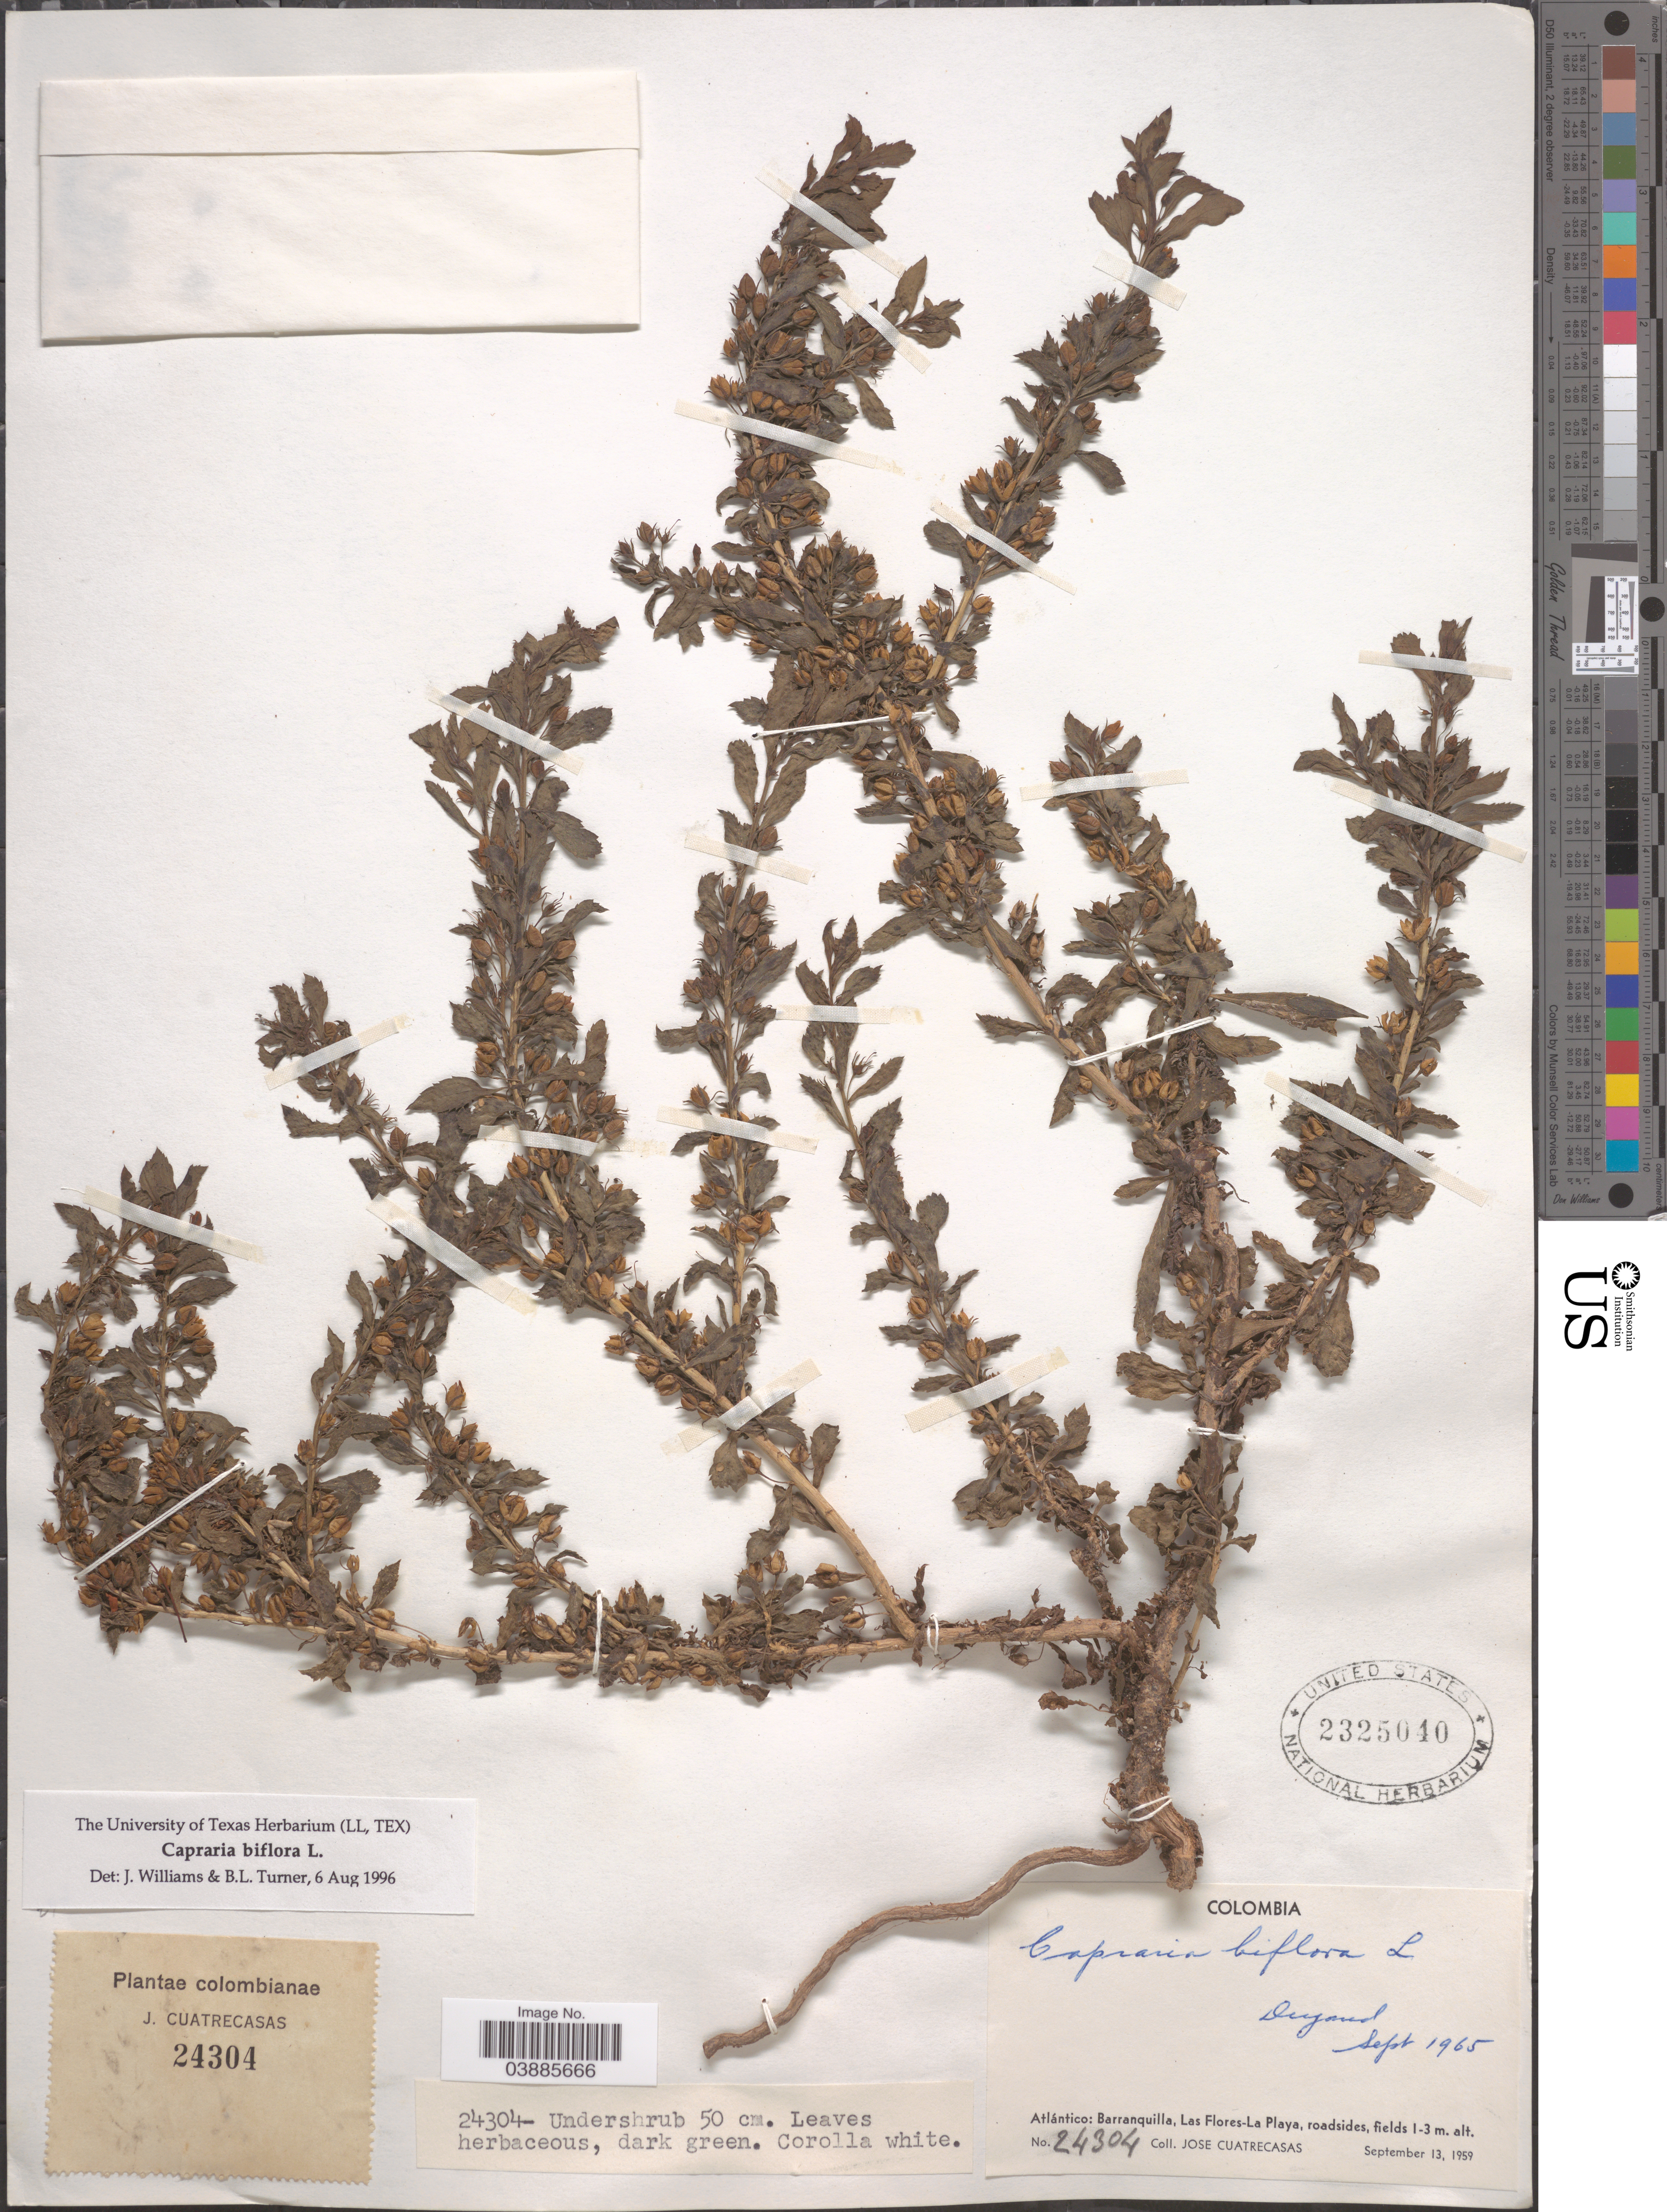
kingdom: Plantae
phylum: Tracheophyta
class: Magnoliopsida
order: Lamiales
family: Scrophulariaceae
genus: Capraria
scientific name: Capraria biflora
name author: L.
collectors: J. Cuatrecasas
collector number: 24304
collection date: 1959-09-13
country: Colombia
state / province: Atlántico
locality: Barranquilla, Las Flores-La Playa.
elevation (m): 1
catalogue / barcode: US 2325040